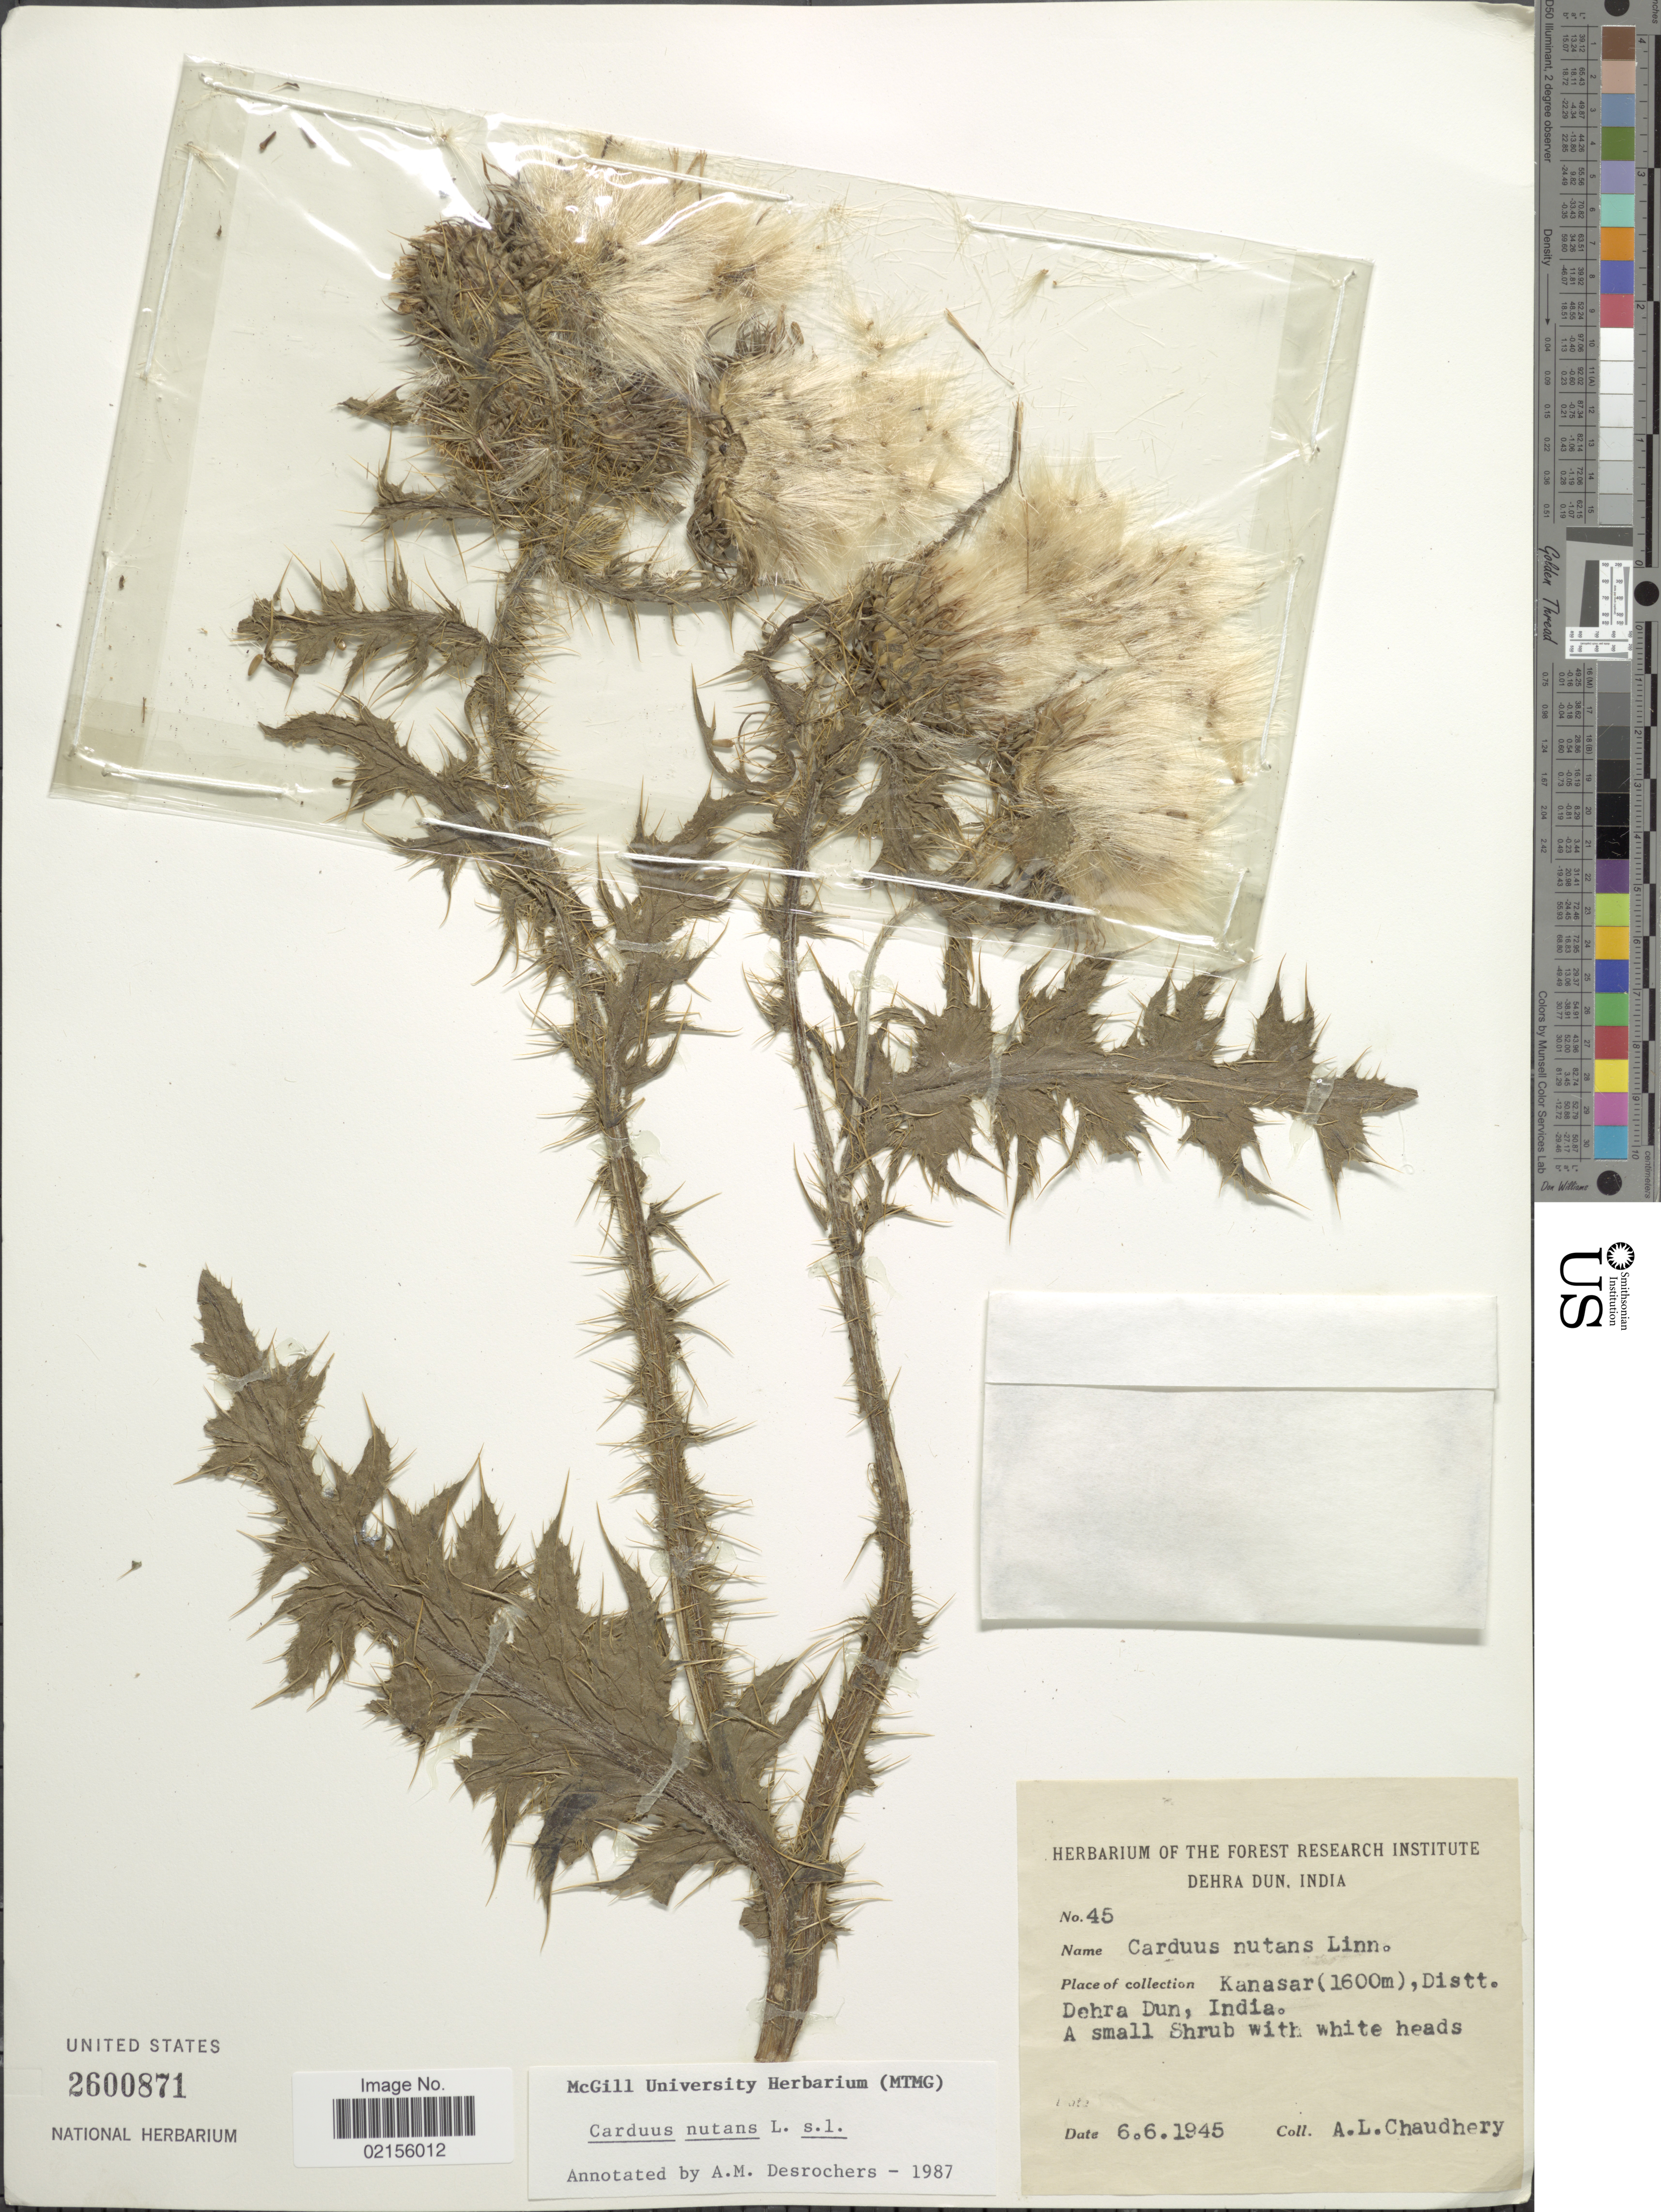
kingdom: Plantae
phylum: Tracheophyta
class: Magnoliopsida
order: Asterales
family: Asteraceae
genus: Carduus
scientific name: Carduus nutans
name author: L.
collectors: A. Chaudery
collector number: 45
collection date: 1945-06-06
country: India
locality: Kanasar, Distt. Dehra Dun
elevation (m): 1600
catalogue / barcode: US 2600871